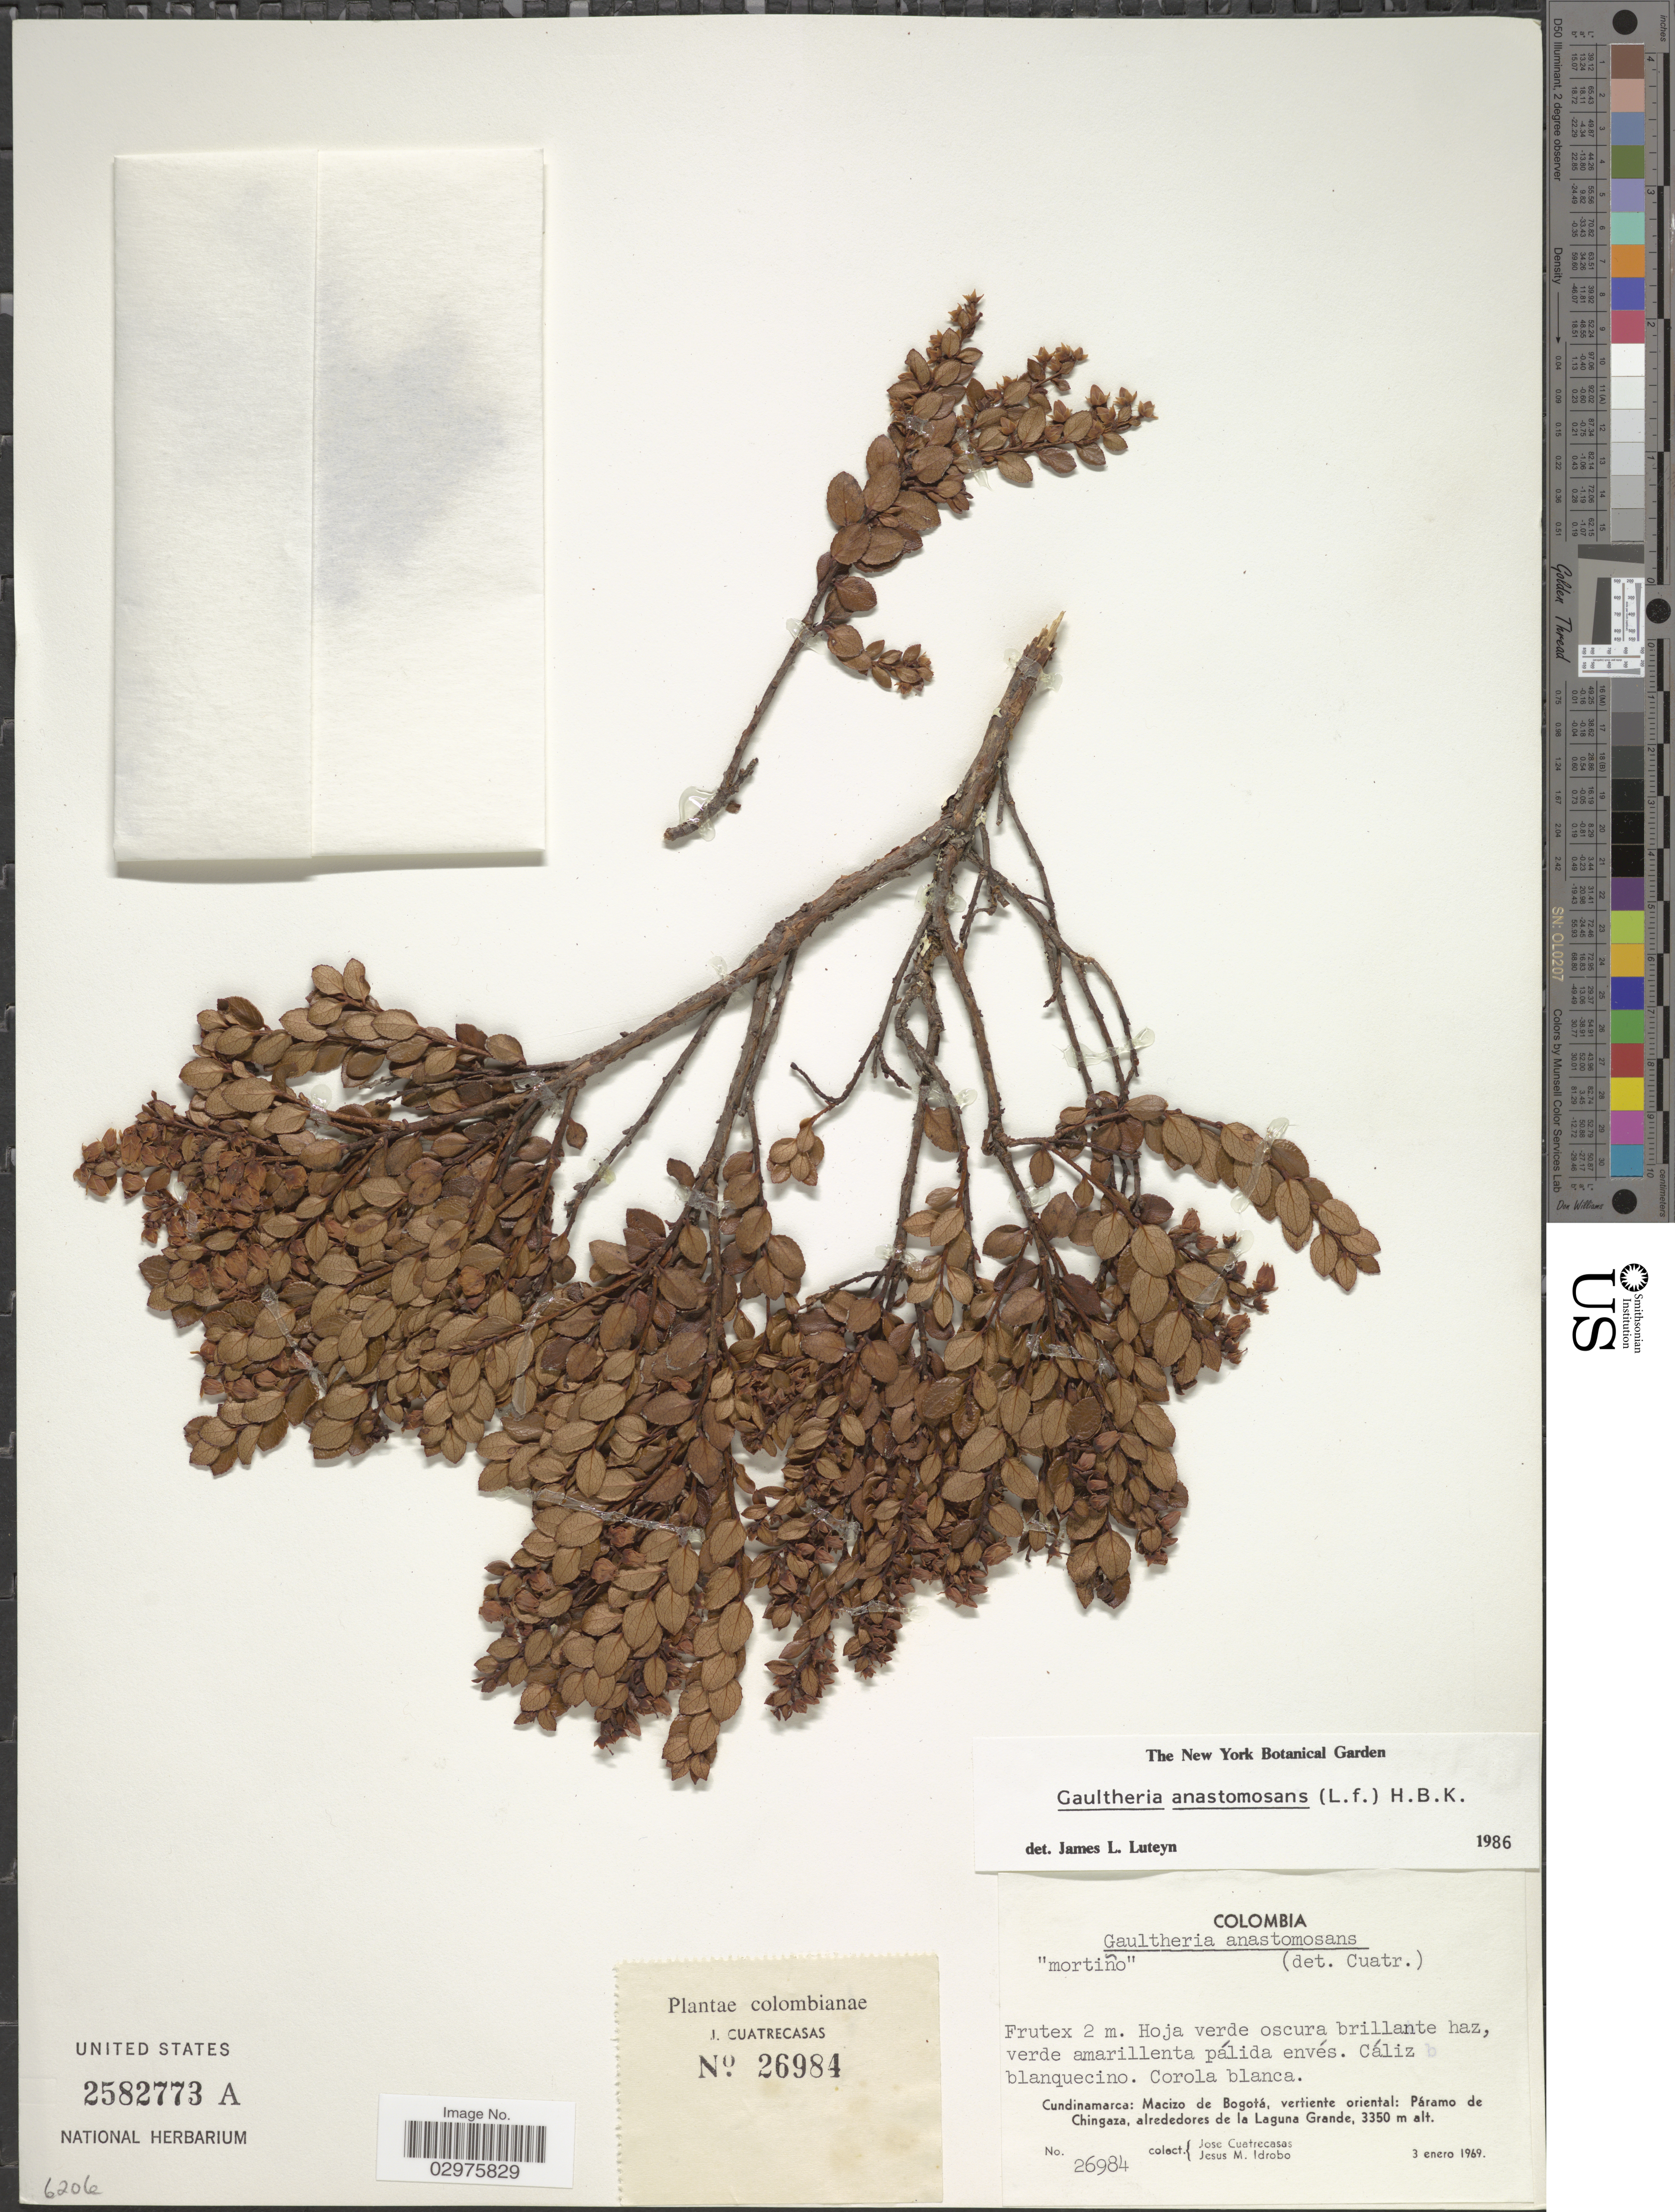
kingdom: Plantae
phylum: Tracheophyta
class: Magnoliopsida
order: Ericales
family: Ericaceae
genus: Gaultheria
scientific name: Gaultheria anastomosans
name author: (L. f.) Kunth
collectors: J. Cuatrecasas & J. M. Idrobo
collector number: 26984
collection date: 1969-01-03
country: Colombia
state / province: Cundinamarca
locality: Macizo de Bogotá, vertiente oriental: Páramo de Chingaza, alrededores de la Laguna Grande.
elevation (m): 3350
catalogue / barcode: US 2582773A